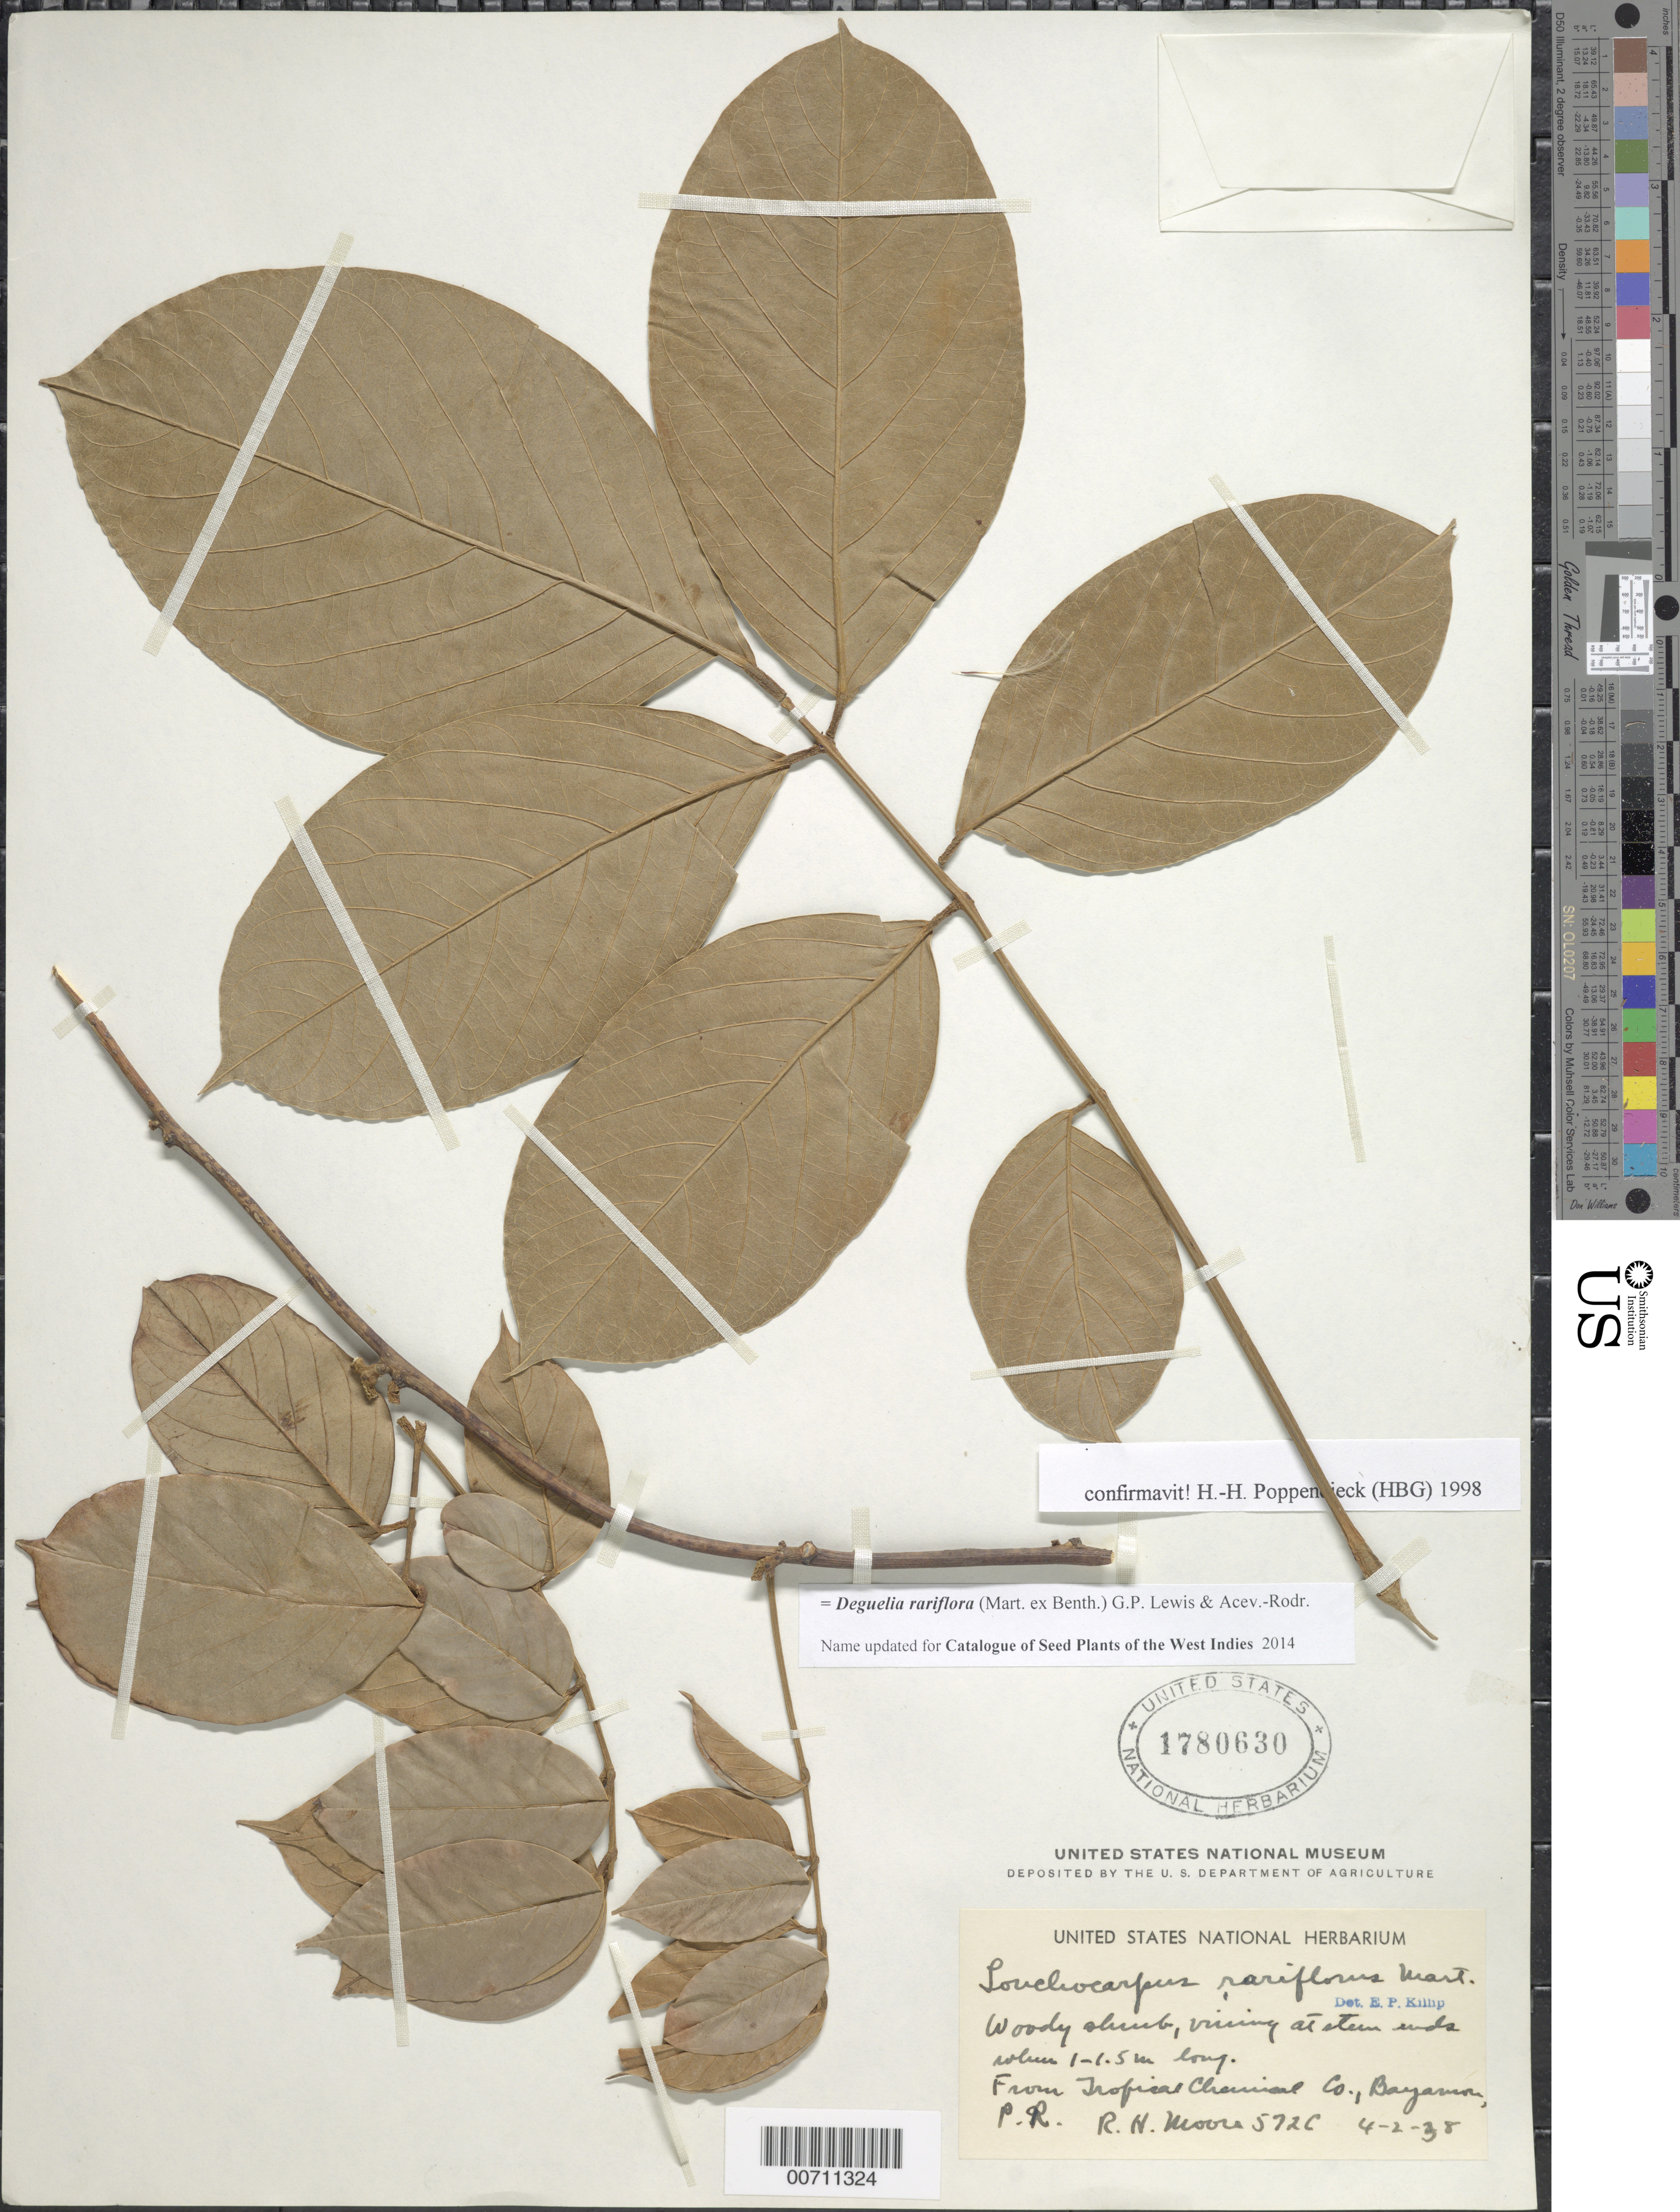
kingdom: Plantae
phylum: Tracheophyta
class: Magnoliopsida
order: Fabales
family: Fabaceae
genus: Deguelia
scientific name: Deguelia rariflora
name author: (Mart. ex Benth.) G.P. Lewis & Acev.-Rodr.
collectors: R. H. Moore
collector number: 5726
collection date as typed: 02 Apr 1938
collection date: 1938-04-02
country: Puerto Rico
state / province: Bayamon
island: Greater Antilles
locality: Tropical Chemical Co.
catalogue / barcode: US 1780630